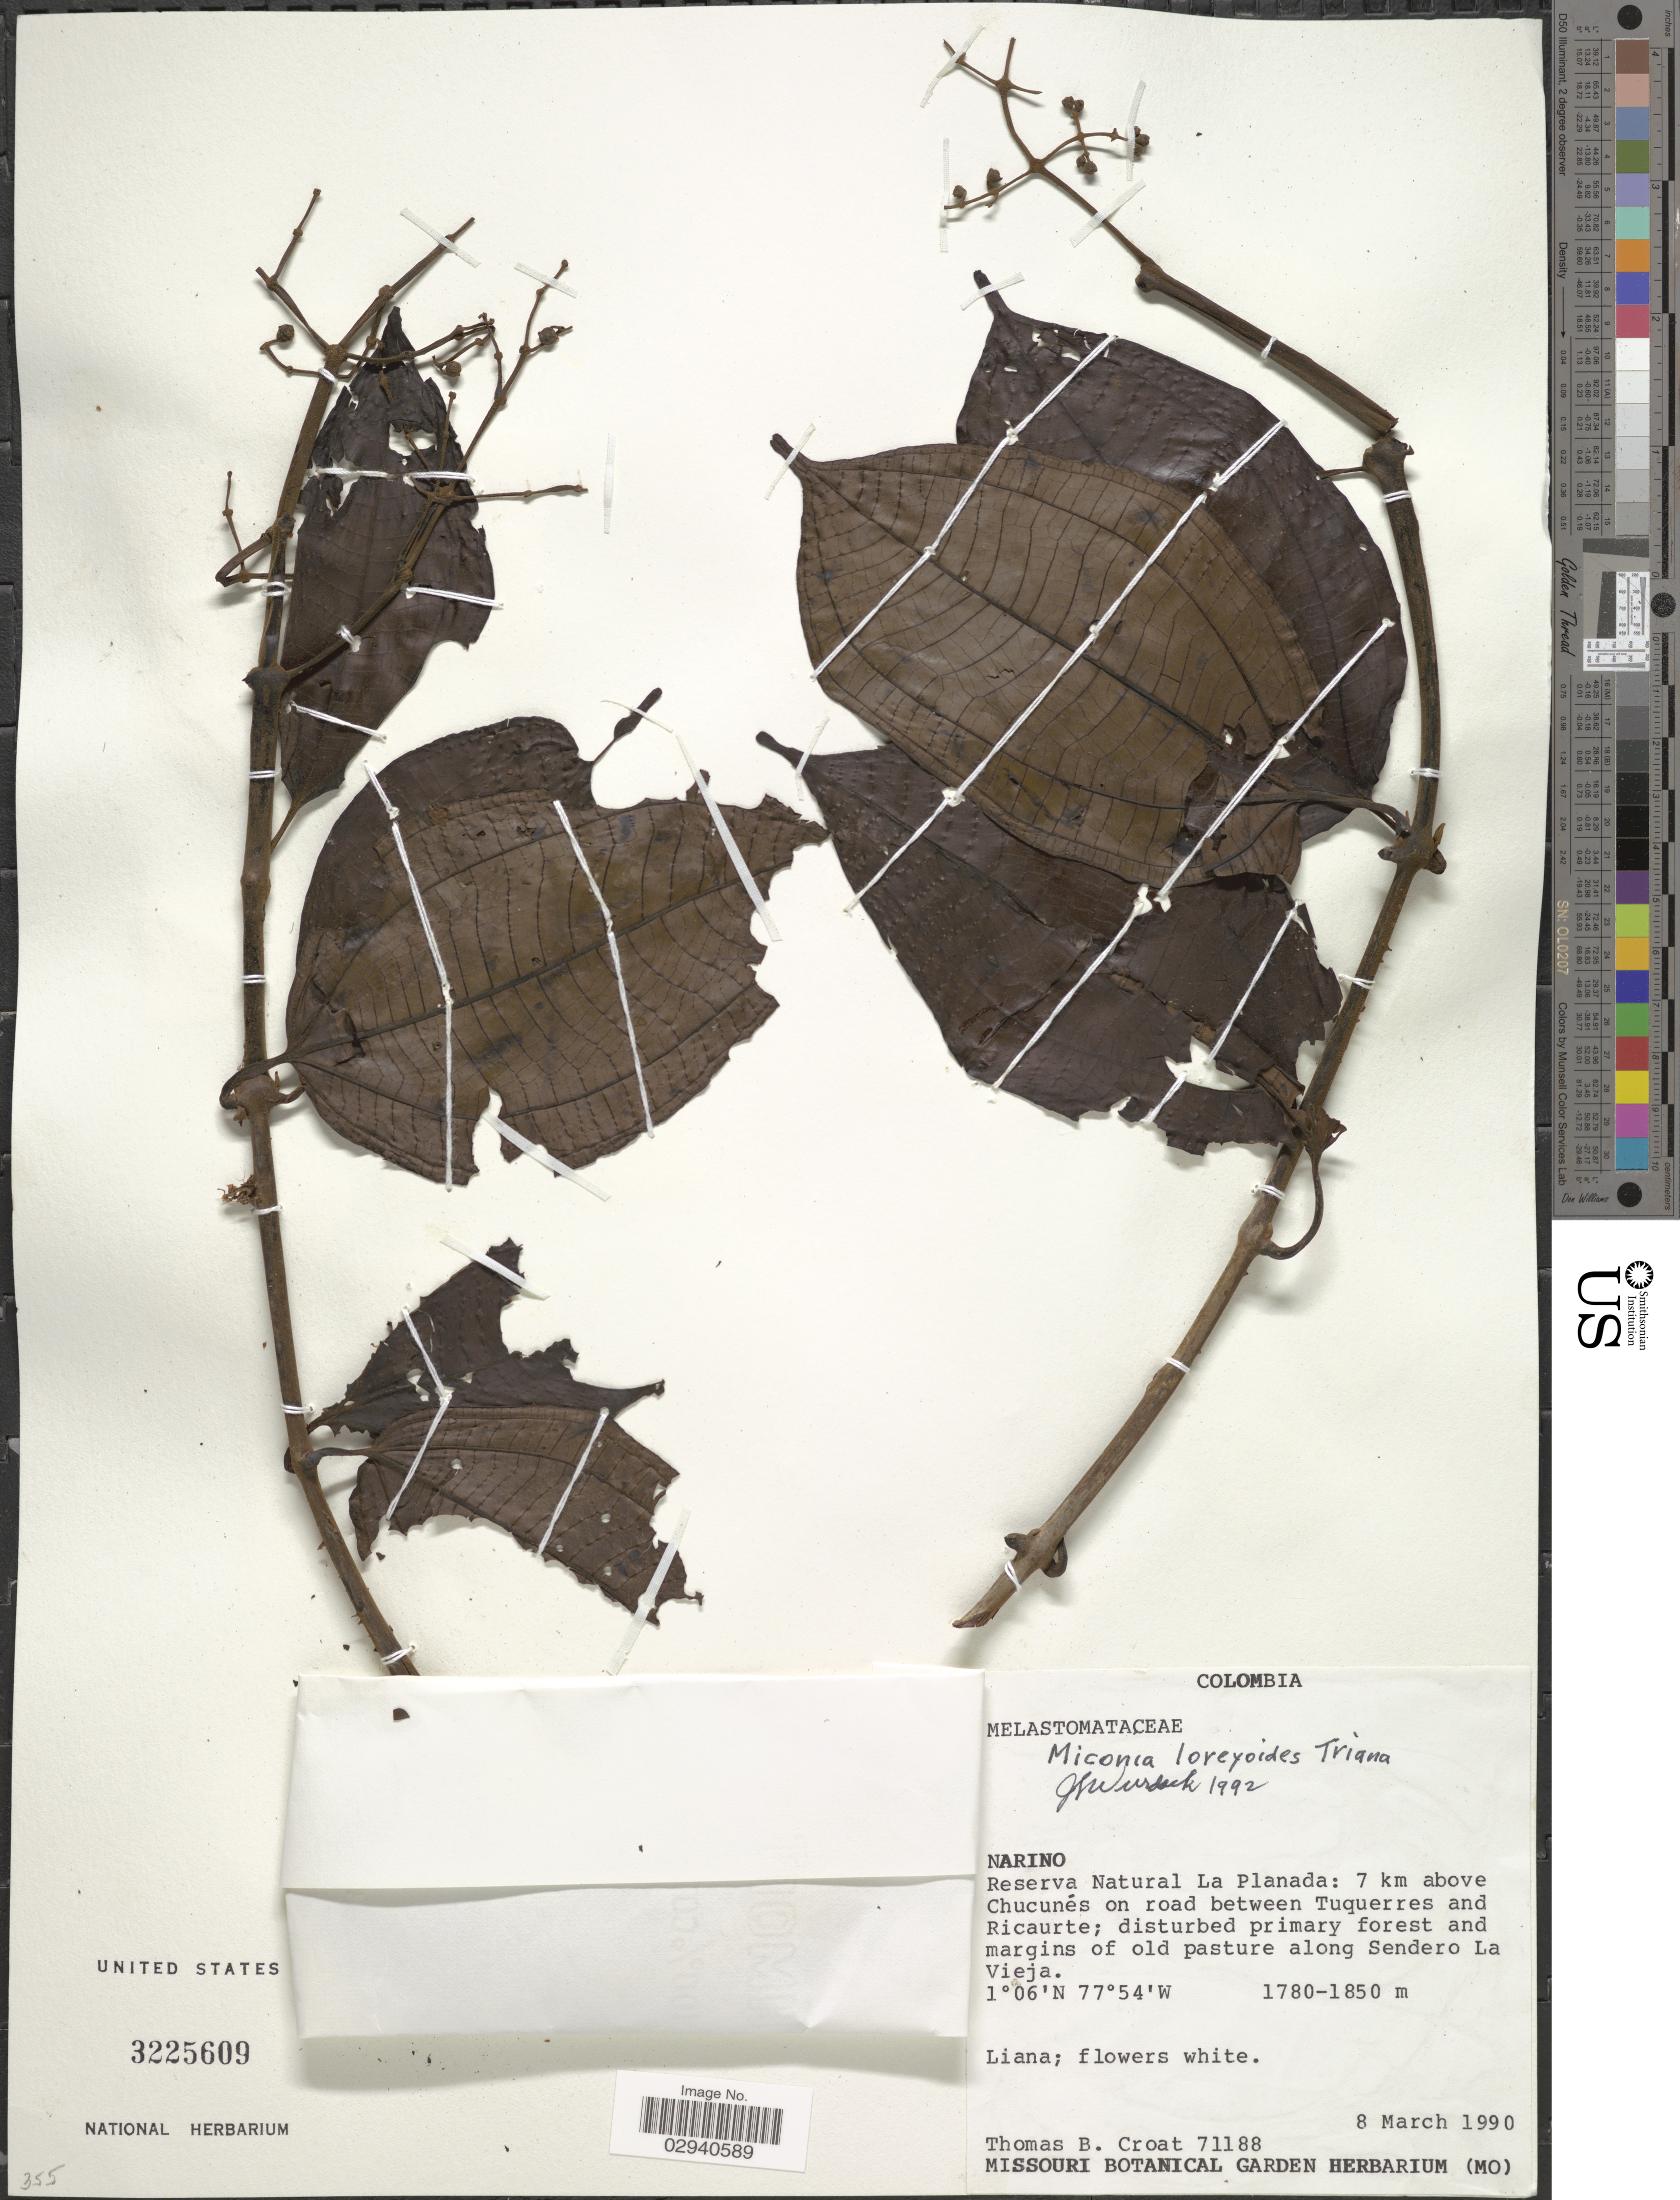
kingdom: Plantae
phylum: Tracheophyta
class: Magnoliopsida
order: Myrtales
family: Melastomataceae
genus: Miconia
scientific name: Miconia loreyoides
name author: Triana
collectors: T. B. Croat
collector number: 71188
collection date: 1990-03-08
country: Colombia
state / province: Nariño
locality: Reserva Natural La Planada: 7 km above Chucunés on road between Tuquerres and Ricaurte. Along Sendero La Vieja.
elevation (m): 1780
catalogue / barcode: US 3225609